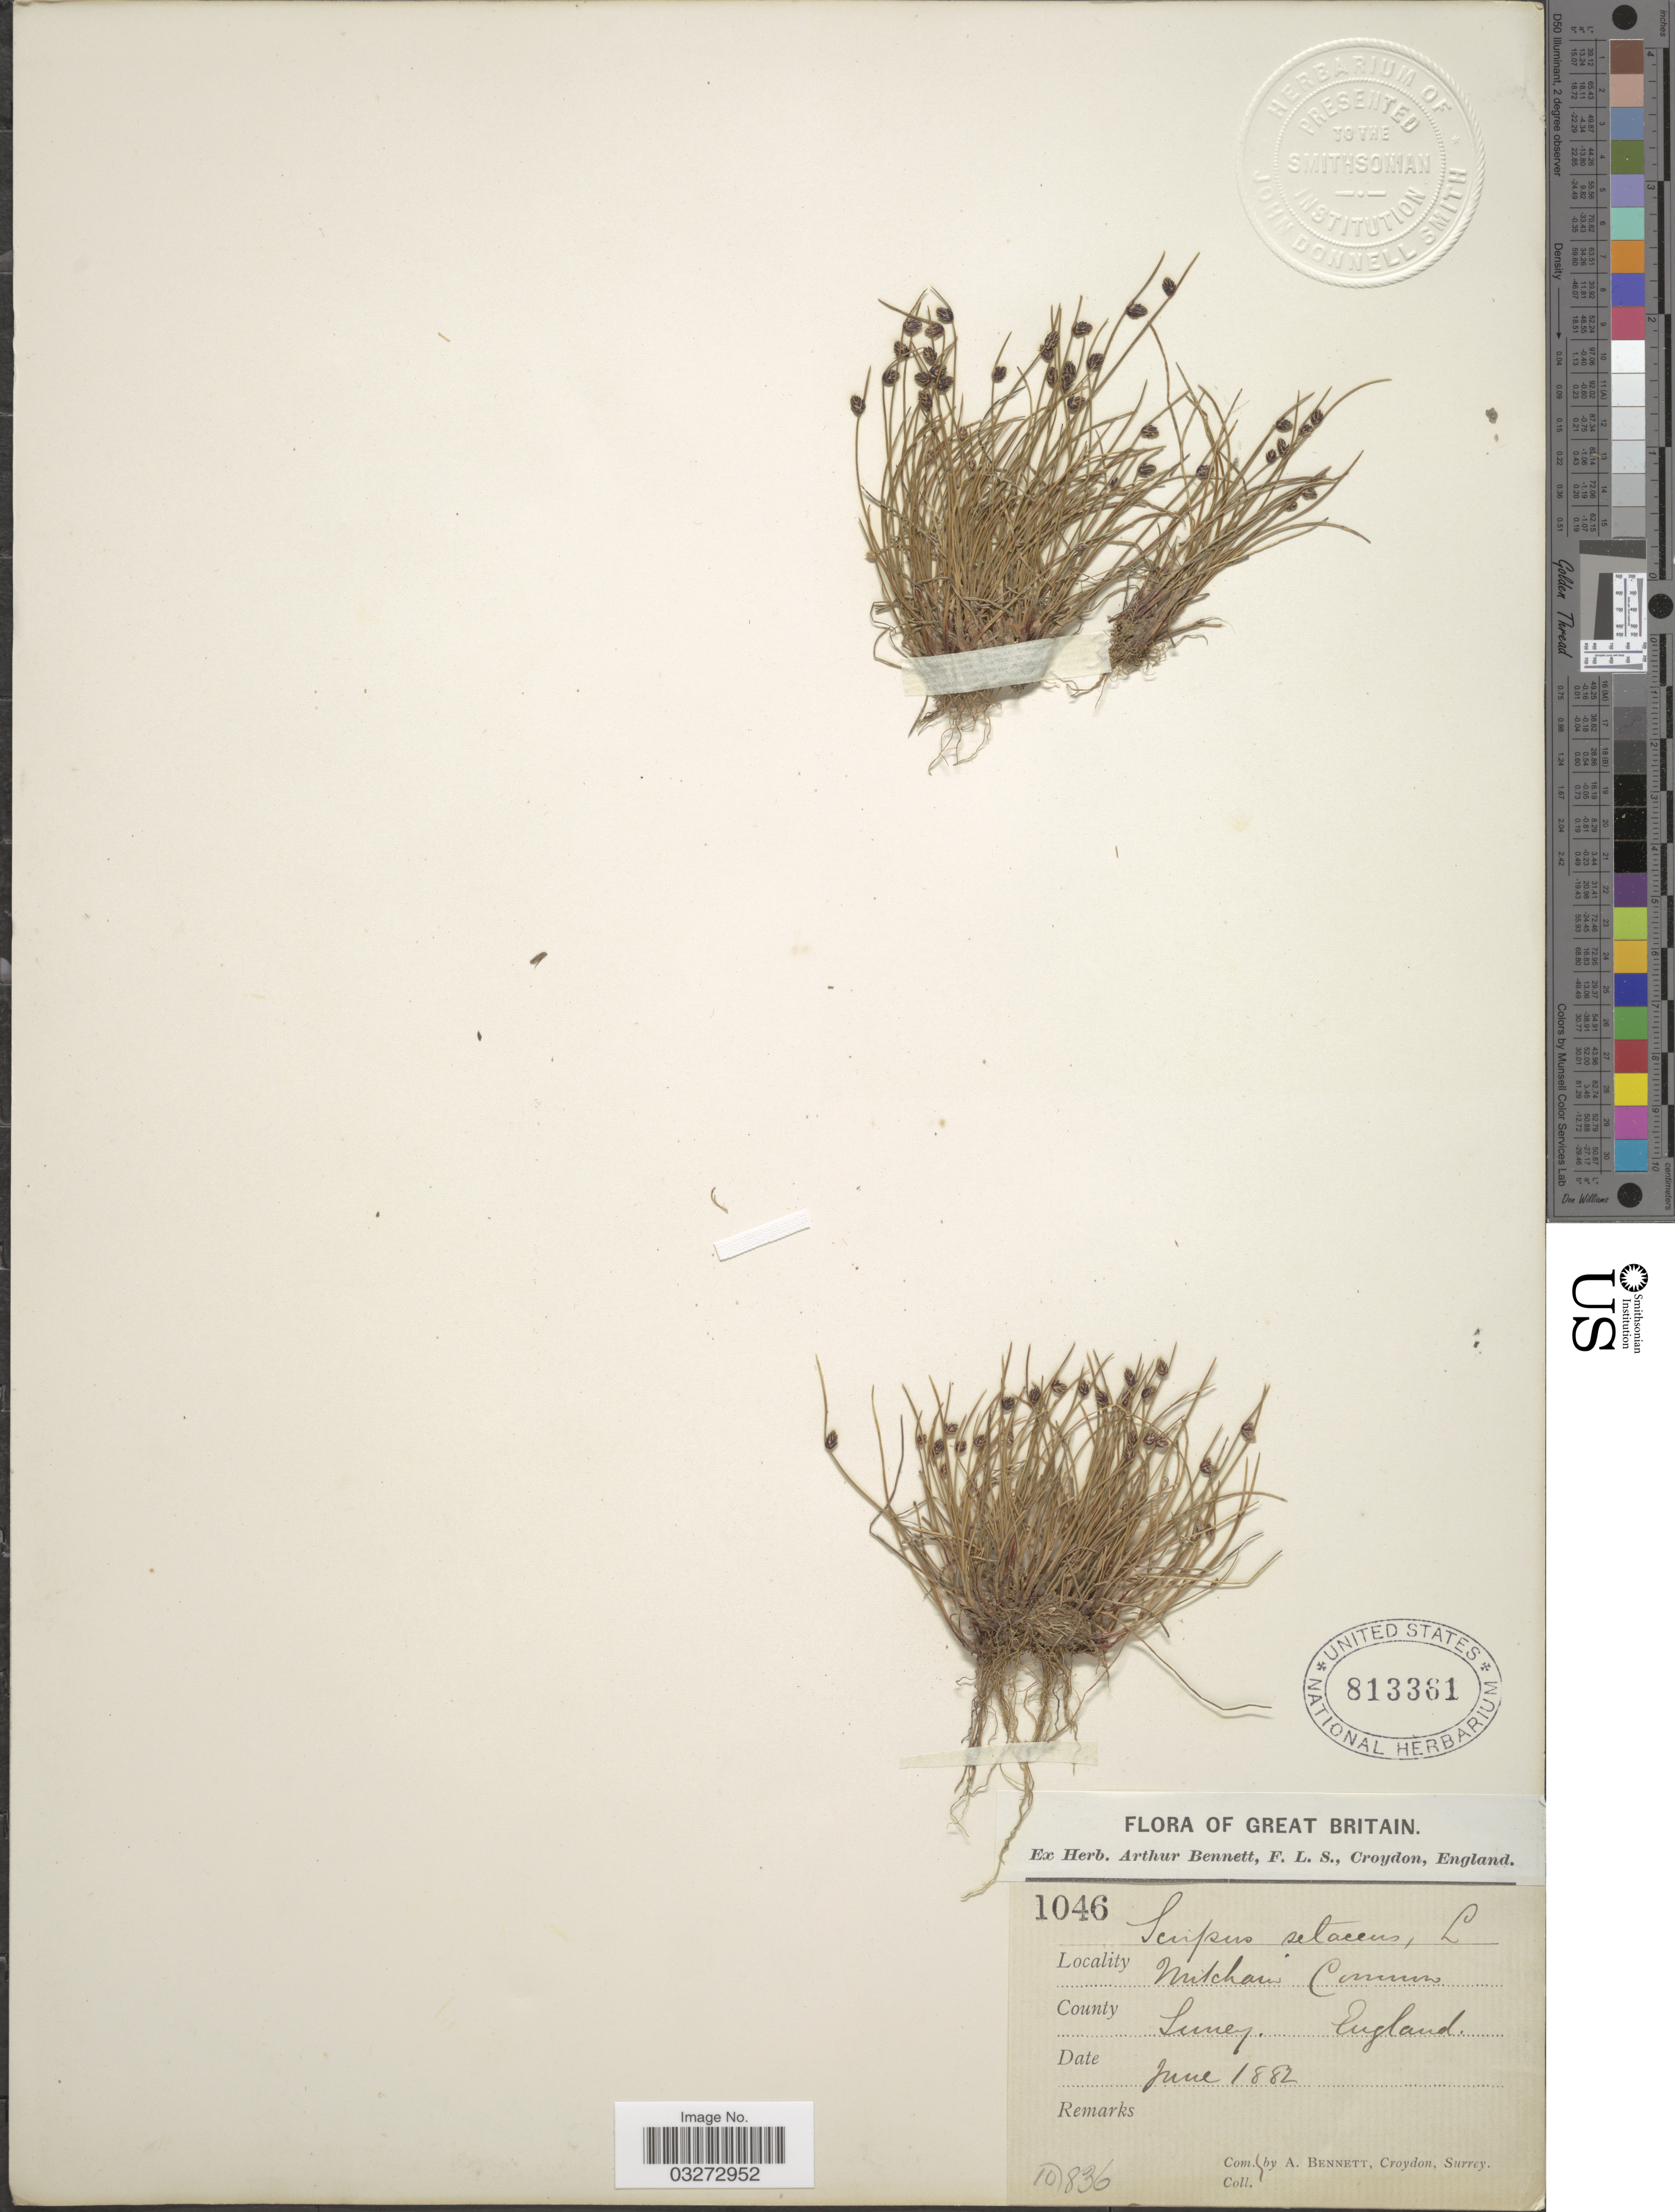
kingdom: Plantae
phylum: Tracheophyta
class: Liliopsida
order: Poales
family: Cyperaceae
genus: Isolepis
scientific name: Isolepis setacea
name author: (L.) R. Br.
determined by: Strong, Mark T., (BOT), Smithsonian Institution - National Museum of Natural History (UNITED STATES)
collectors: A. Bennett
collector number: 1046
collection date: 1882-06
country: United Kingdom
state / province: England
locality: Great Britain. Mitcham Commons. County Surrey.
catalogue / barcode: US 813361